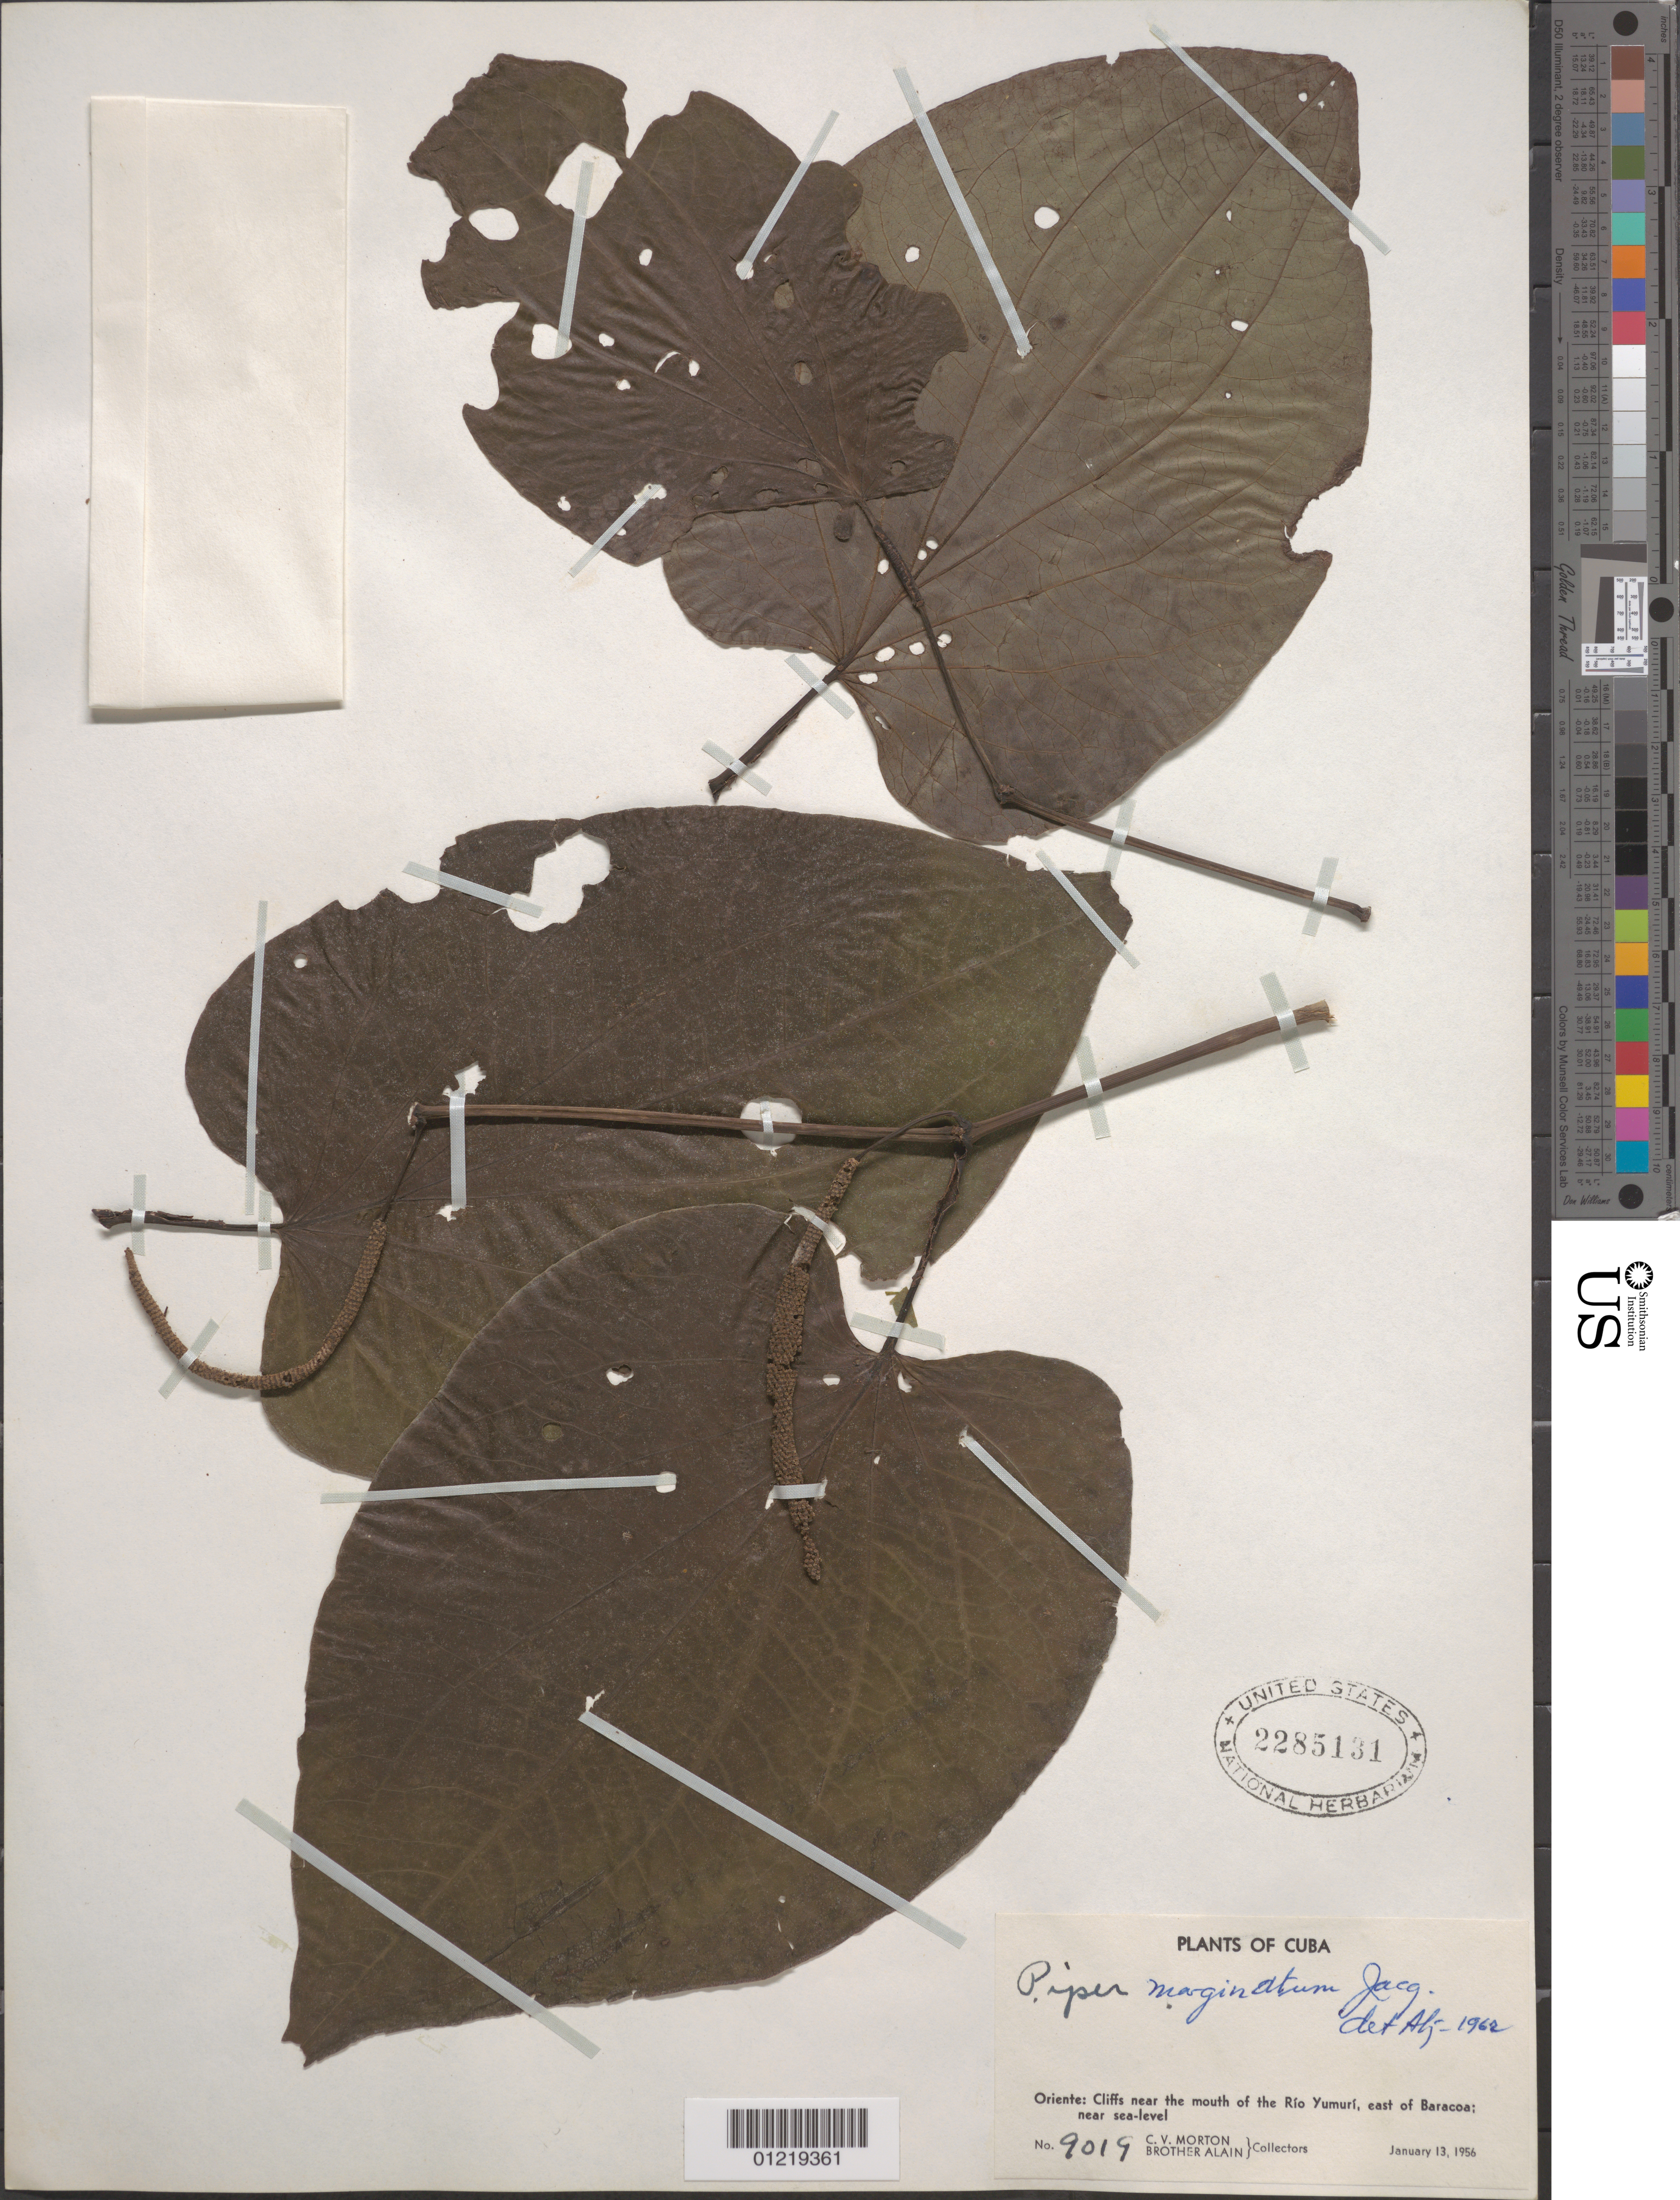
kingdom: Plantae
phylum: Tracheophyta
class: Magnoliopsida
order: Piperales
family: Piperaceae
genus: Piper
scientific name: Piper marginatum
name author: Jacq.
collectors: C. V. Morton & A. H. Liogier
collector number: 9019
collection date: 1956-01-13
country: Cuba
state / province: Guantanamo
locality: Rio Yamurí. Cliffs near the mouth of the Río Yumurí, east of Baracoa.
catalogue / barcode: US 2285131